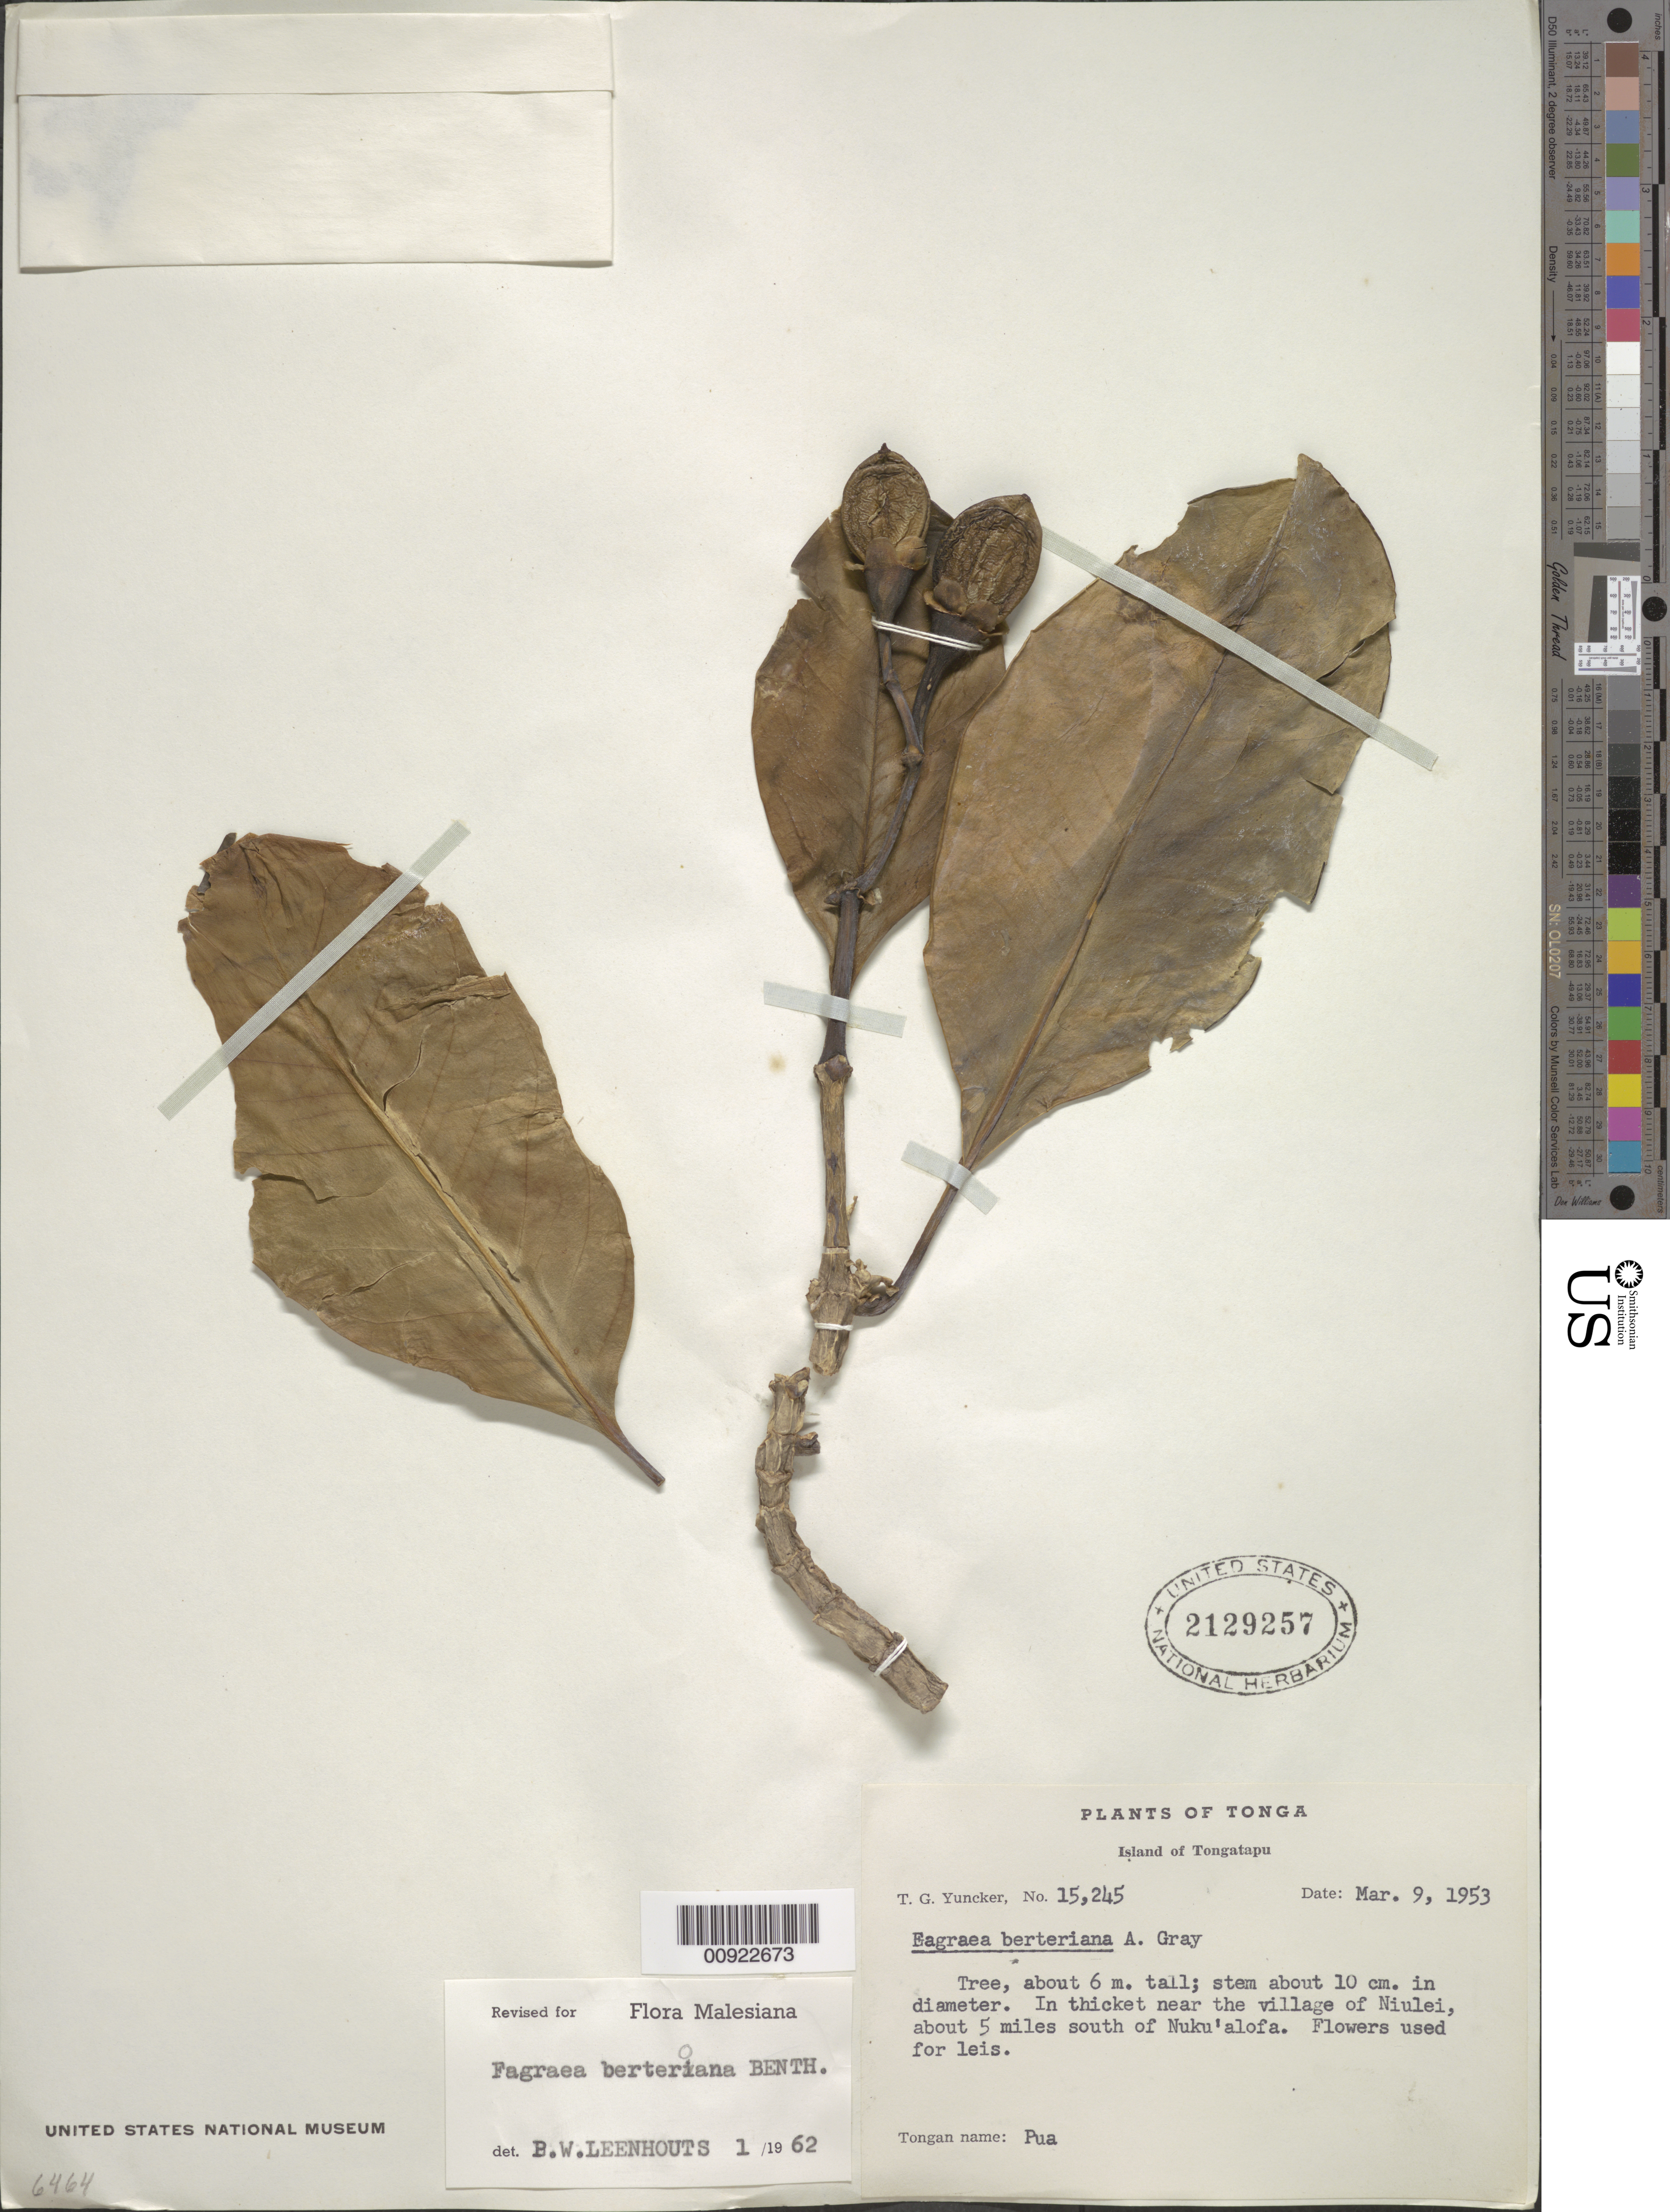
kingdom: Plantae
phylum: Tracheophyta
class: Magnoliopsida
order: Gentianales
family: Gentianaceae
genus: Fagraea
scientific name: Fagraea berteroana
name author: A. Gray ex Benth.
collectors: T. G. Yuncker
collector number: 15245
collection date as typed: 09 Mar 1953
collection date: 1953-03-09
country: Tonga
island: Tongatapu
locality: In thicket near the village of Niulei, about 5 miles S of Nuku'olofa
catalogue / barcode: US 2129257